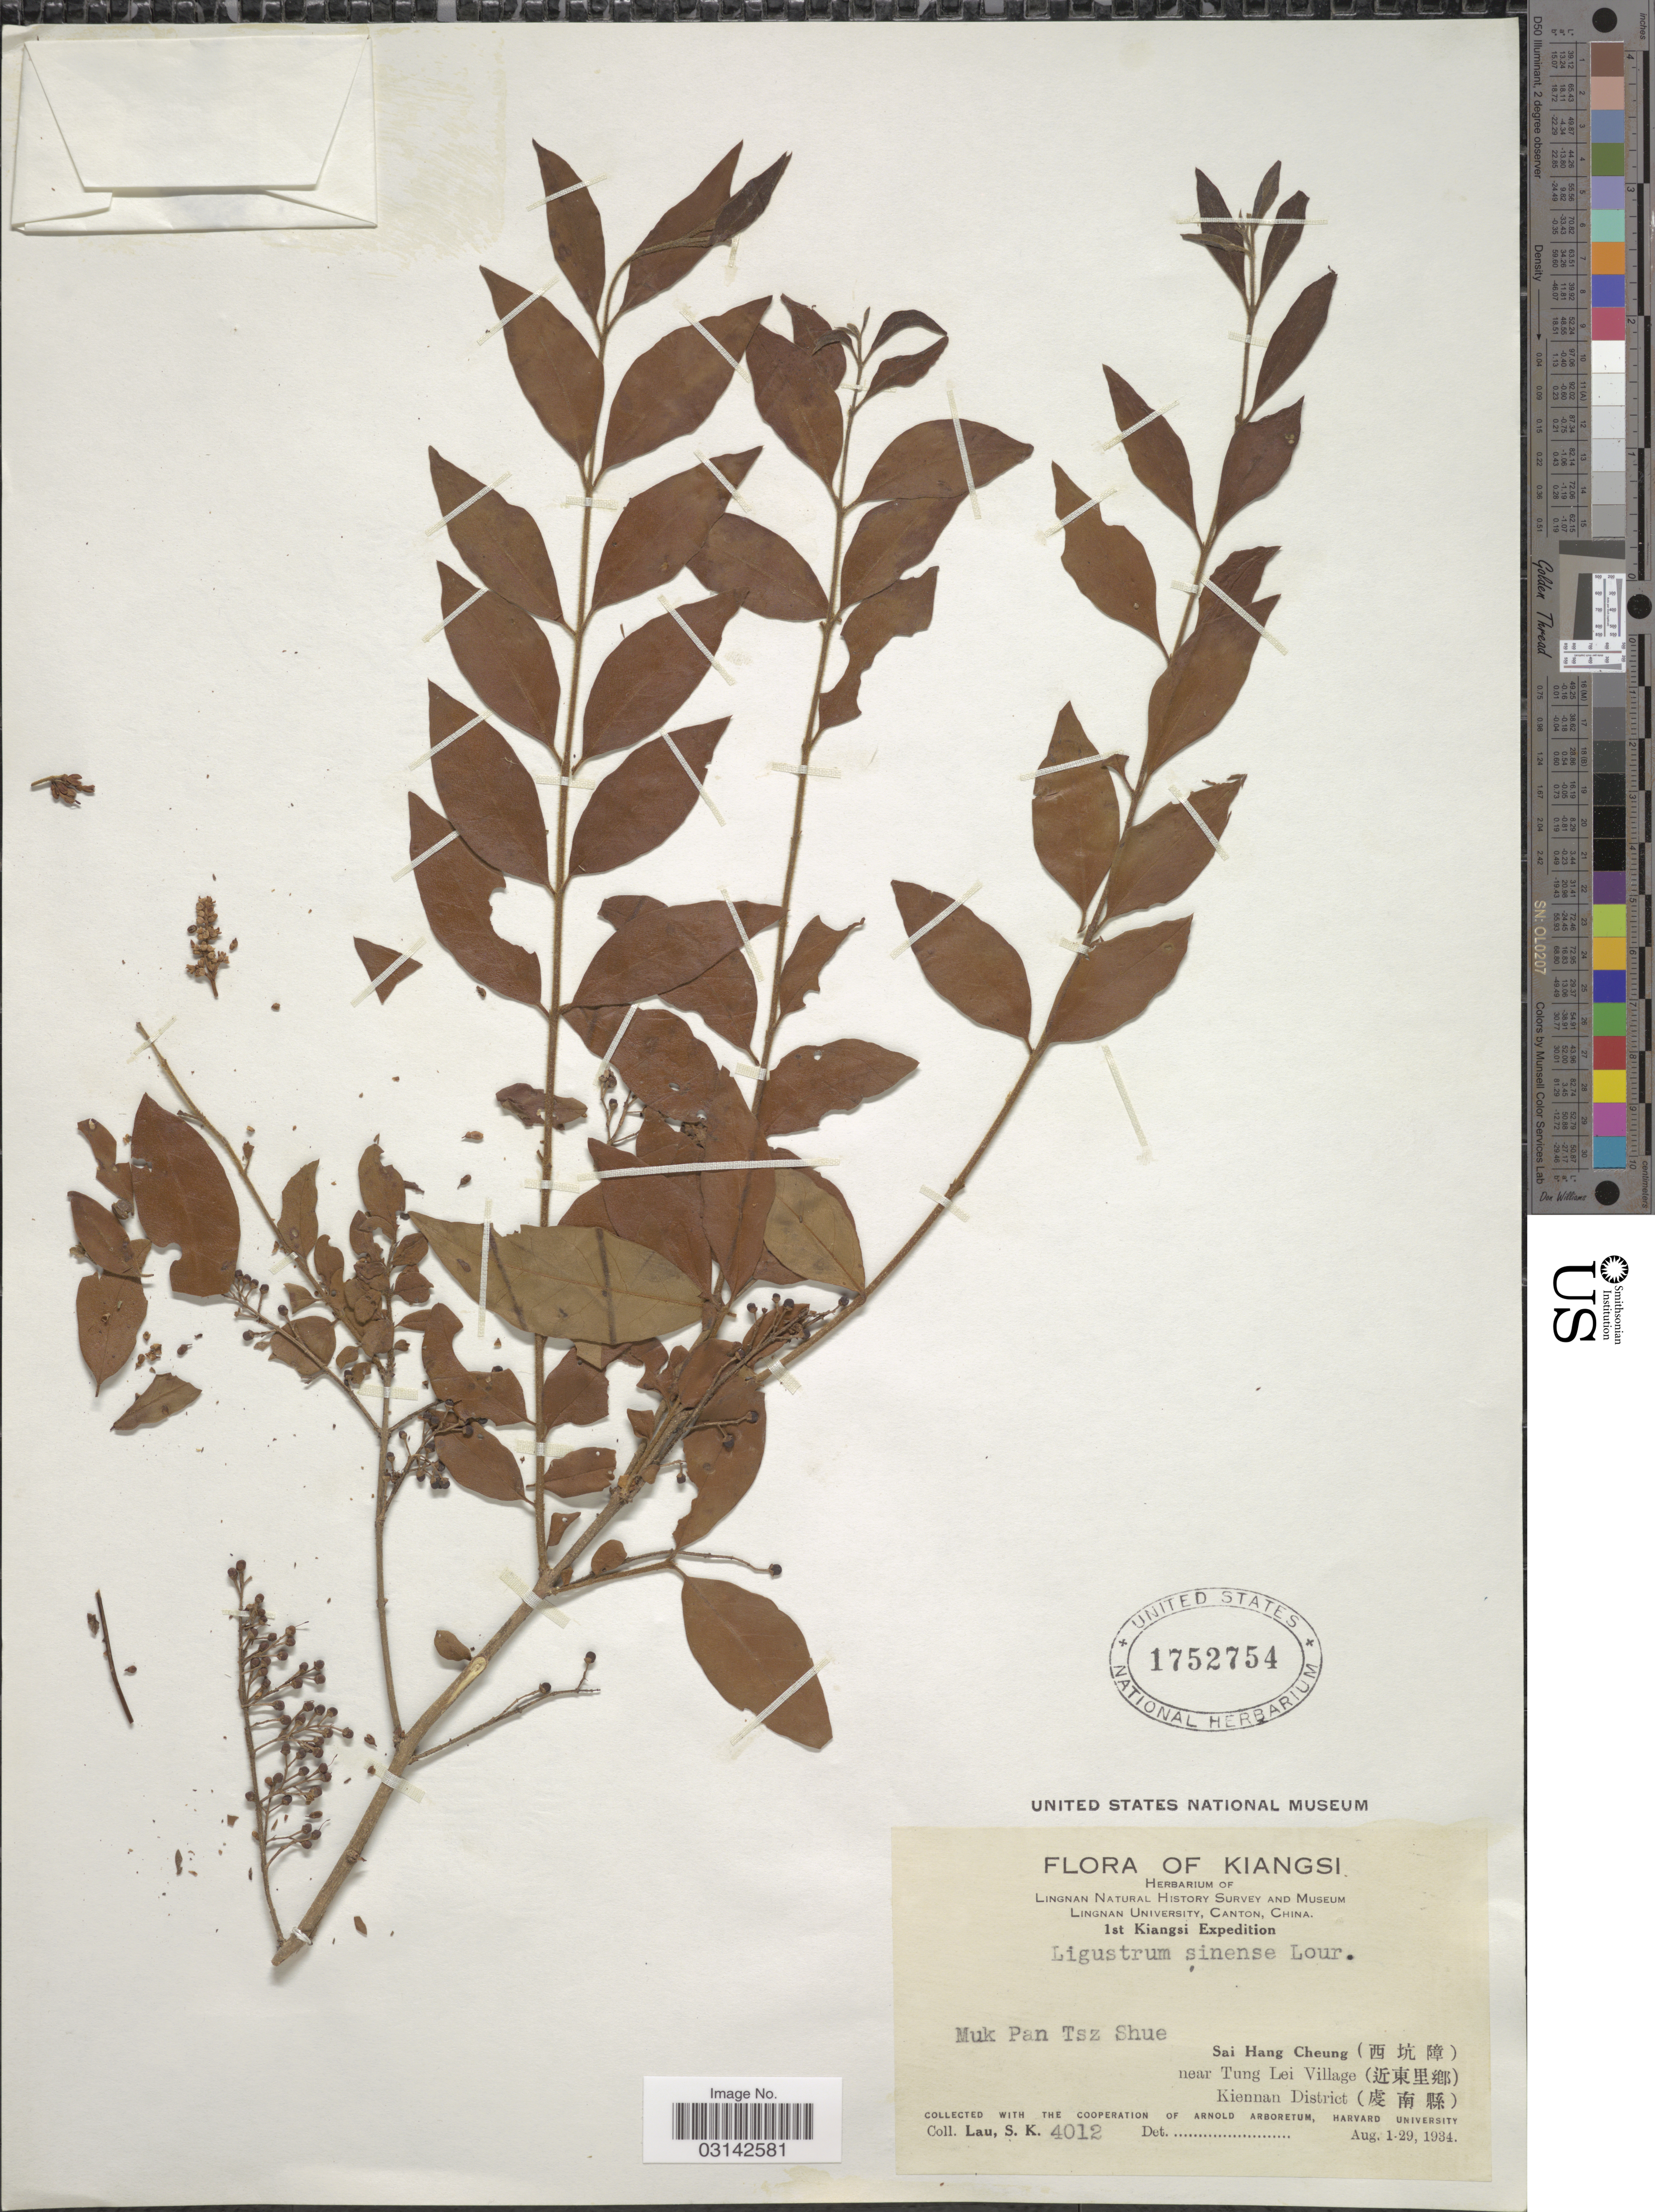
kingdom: Plantae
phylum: Tracheophyta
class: Magnoliopsida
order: Lamiales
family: Oleaceae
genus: Ligustrum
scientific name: Ligustrum sinense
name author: Lour.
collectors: S. K. Lau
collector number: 4012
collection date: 1934-08-01/1934-08-29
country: China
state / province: Jiangxi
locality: Kiangsi, Muk Pan Tsz Shue, Sai Hang Cheung, near Tung Lei Village, Kiennan District.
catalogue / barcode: US 1752754